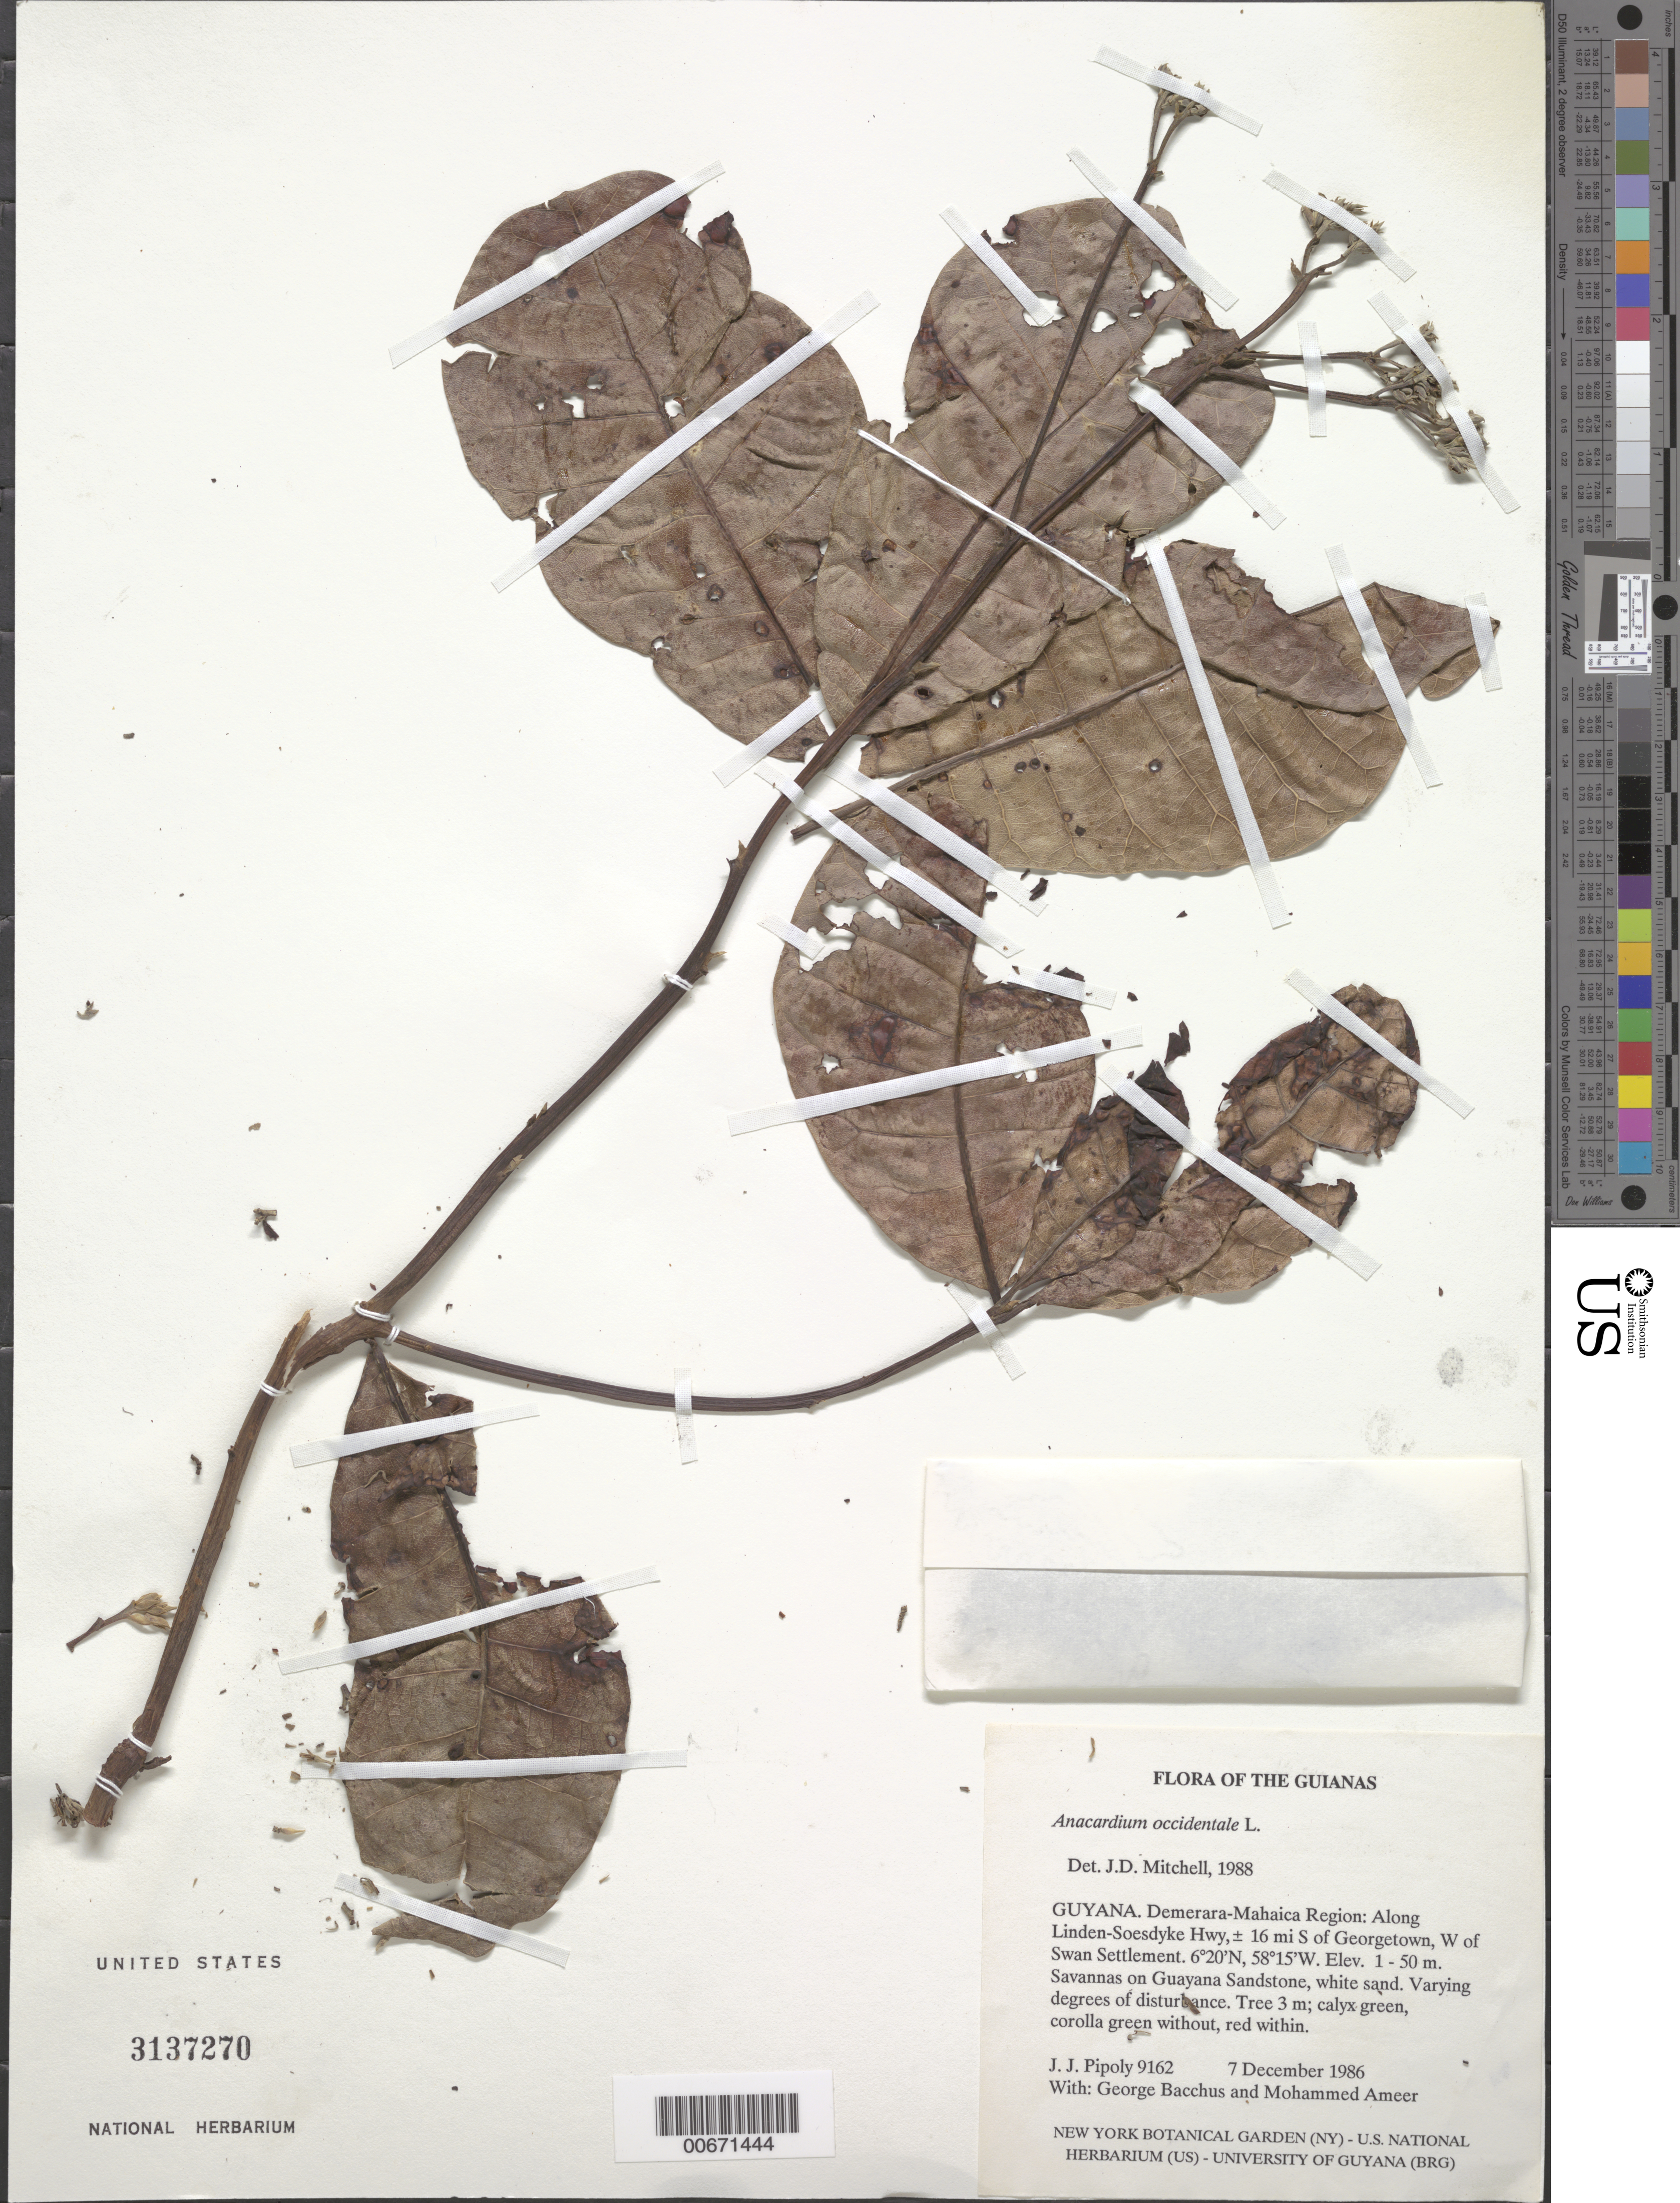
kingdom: Plantae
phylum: Tracheophyta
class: Magnoliopsida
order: Sapindales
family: Anacardiaceae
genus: Anacardium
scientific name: Anacardium occidentale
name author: L.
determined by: Mitchell, John D.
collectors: J. J. Pipoly, G. Bacchus & M. Ameer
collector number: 9162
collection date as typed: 7 December 1986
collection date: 1986-12-07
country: Guyana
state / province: Demerara-Mahaica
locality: Along Linden-Soesdyke Hwy,± 16 mi S of Georgetown, W of Swan Settlement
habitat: Savannas on Guayana Sandstone, white sand. Varying degrees of disturbance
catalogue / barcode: US 3137270